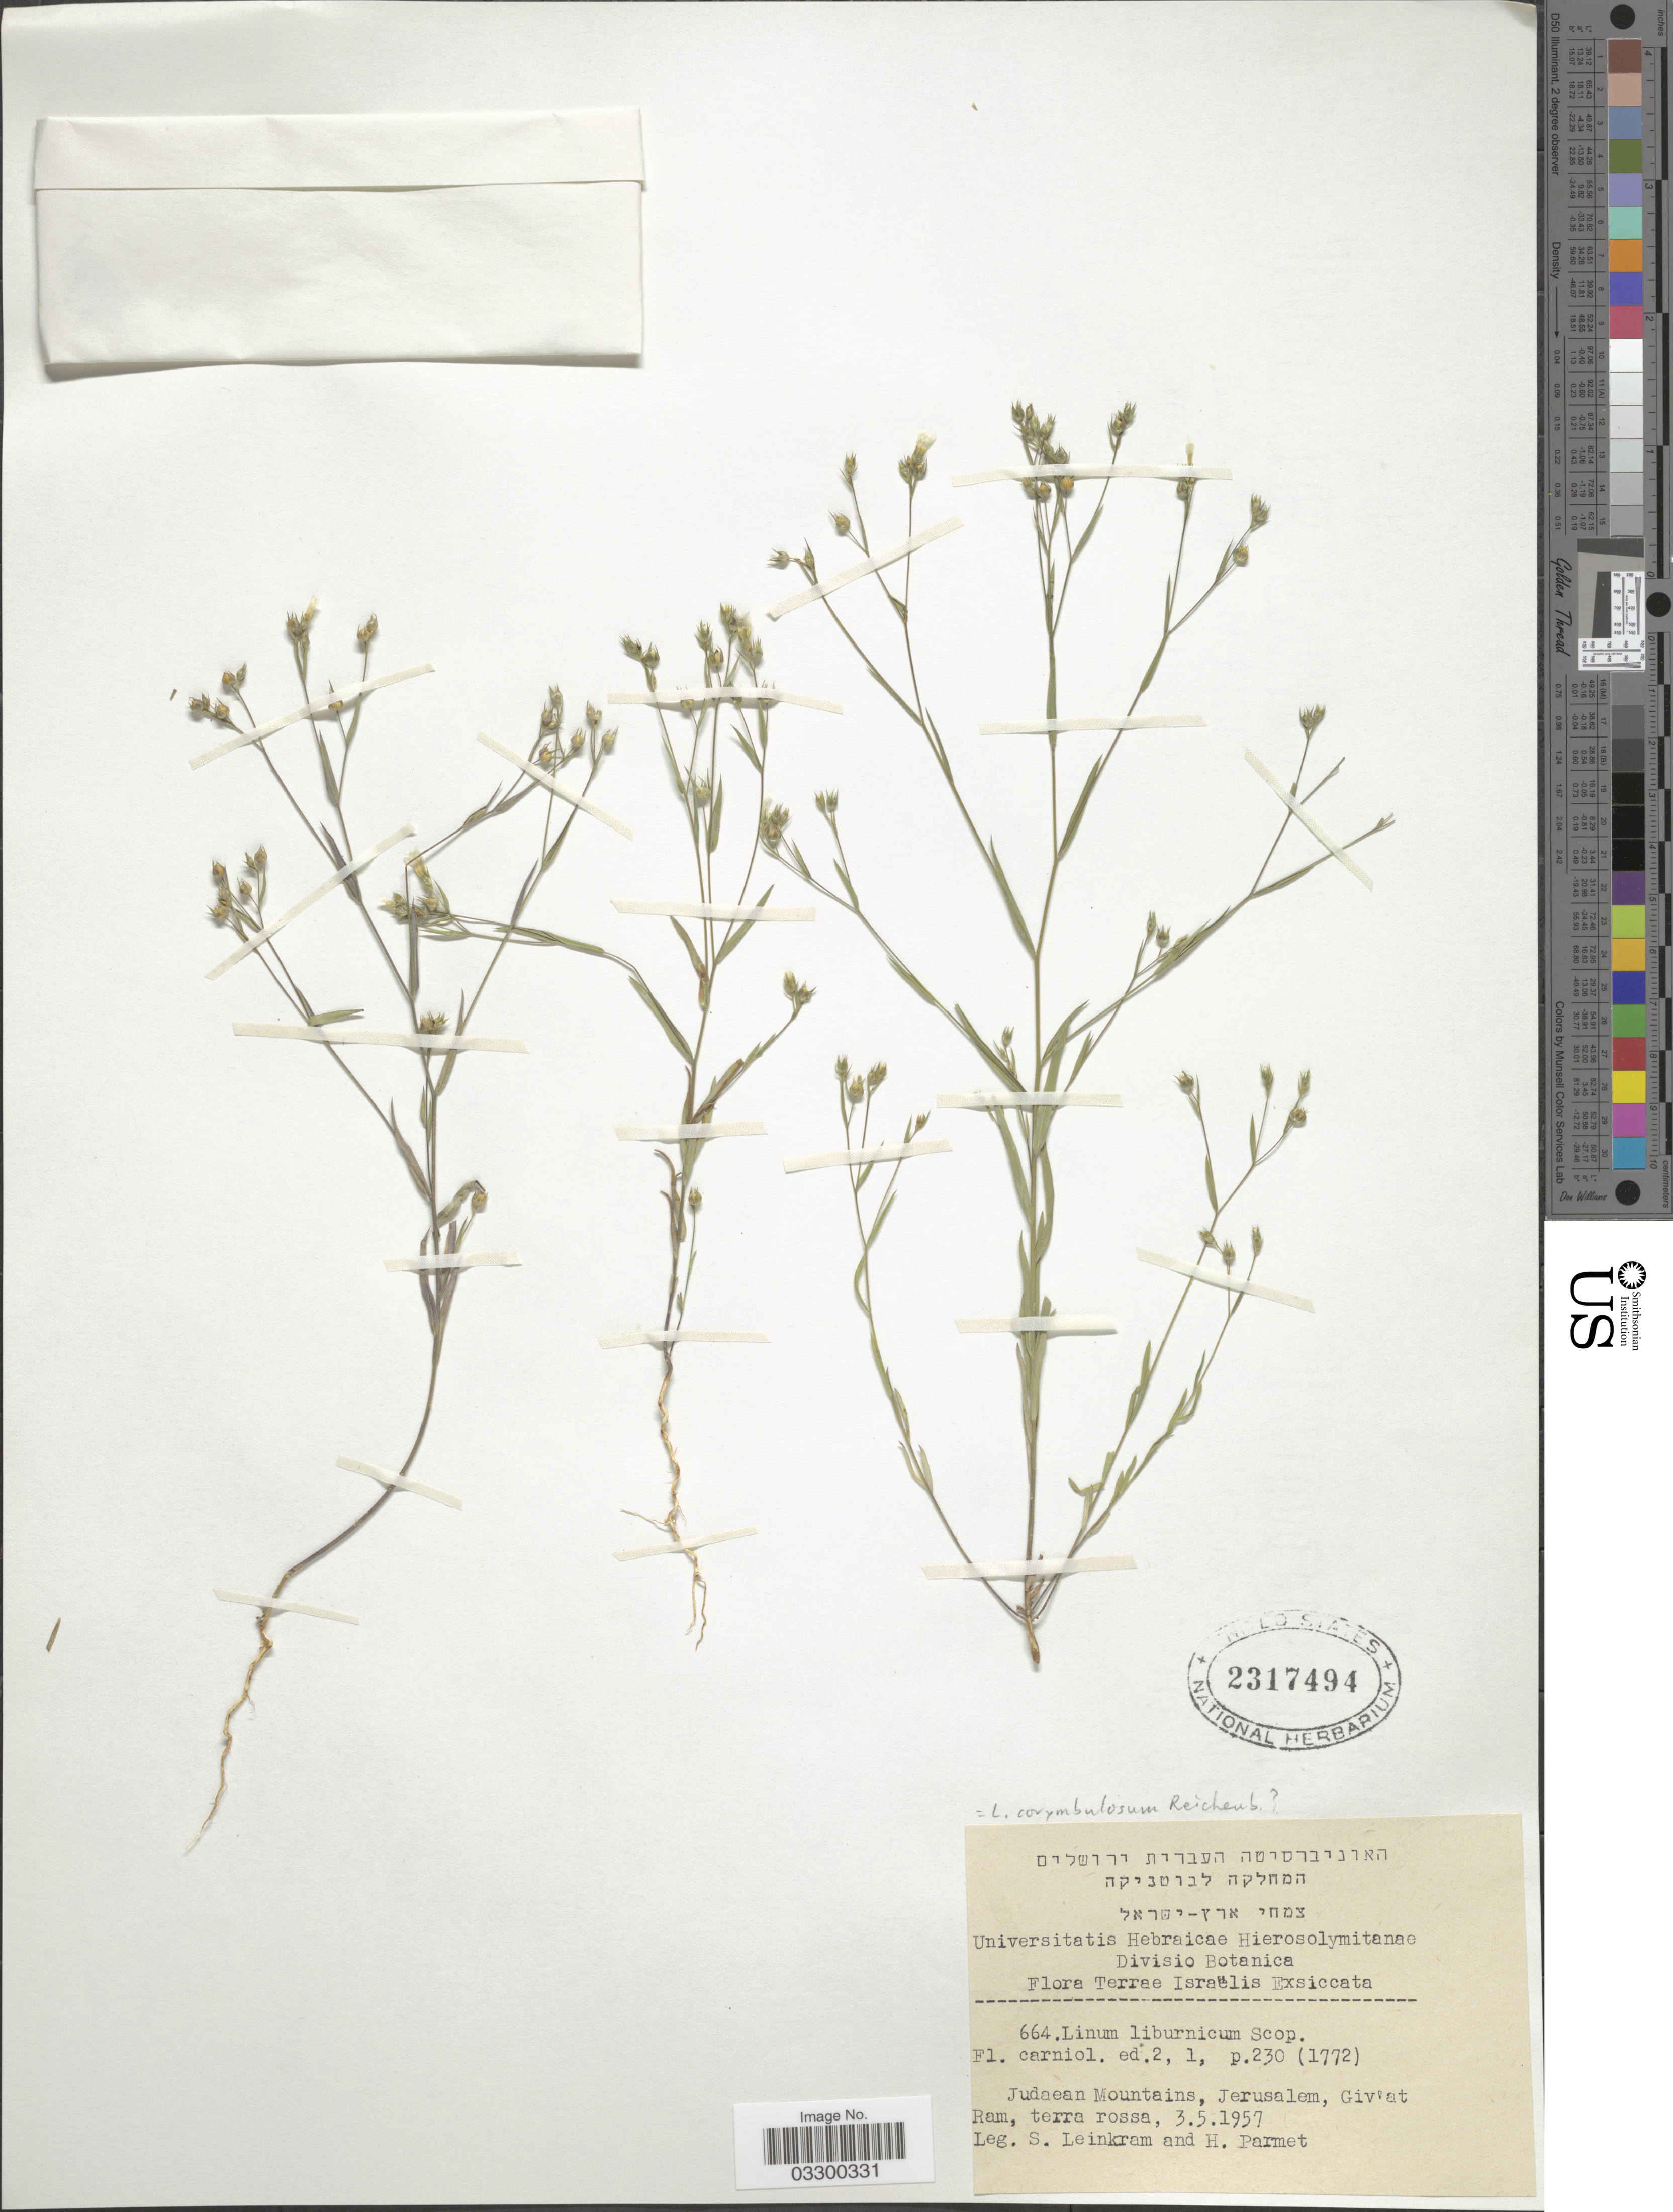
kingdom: Plantae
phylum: Tracheophyta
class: Magnoliopsida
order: Malpighiales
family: Linaceae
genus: Linum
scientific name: Linum corymbulosum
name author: Rchb.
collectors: Leinkram, S. & H. Parmet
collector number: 664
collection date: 1957-05-03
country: Israel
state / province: Jerusalem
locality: Judaean Mountains, Giv'at Ram, terra rosa.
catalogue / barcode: US 2317494